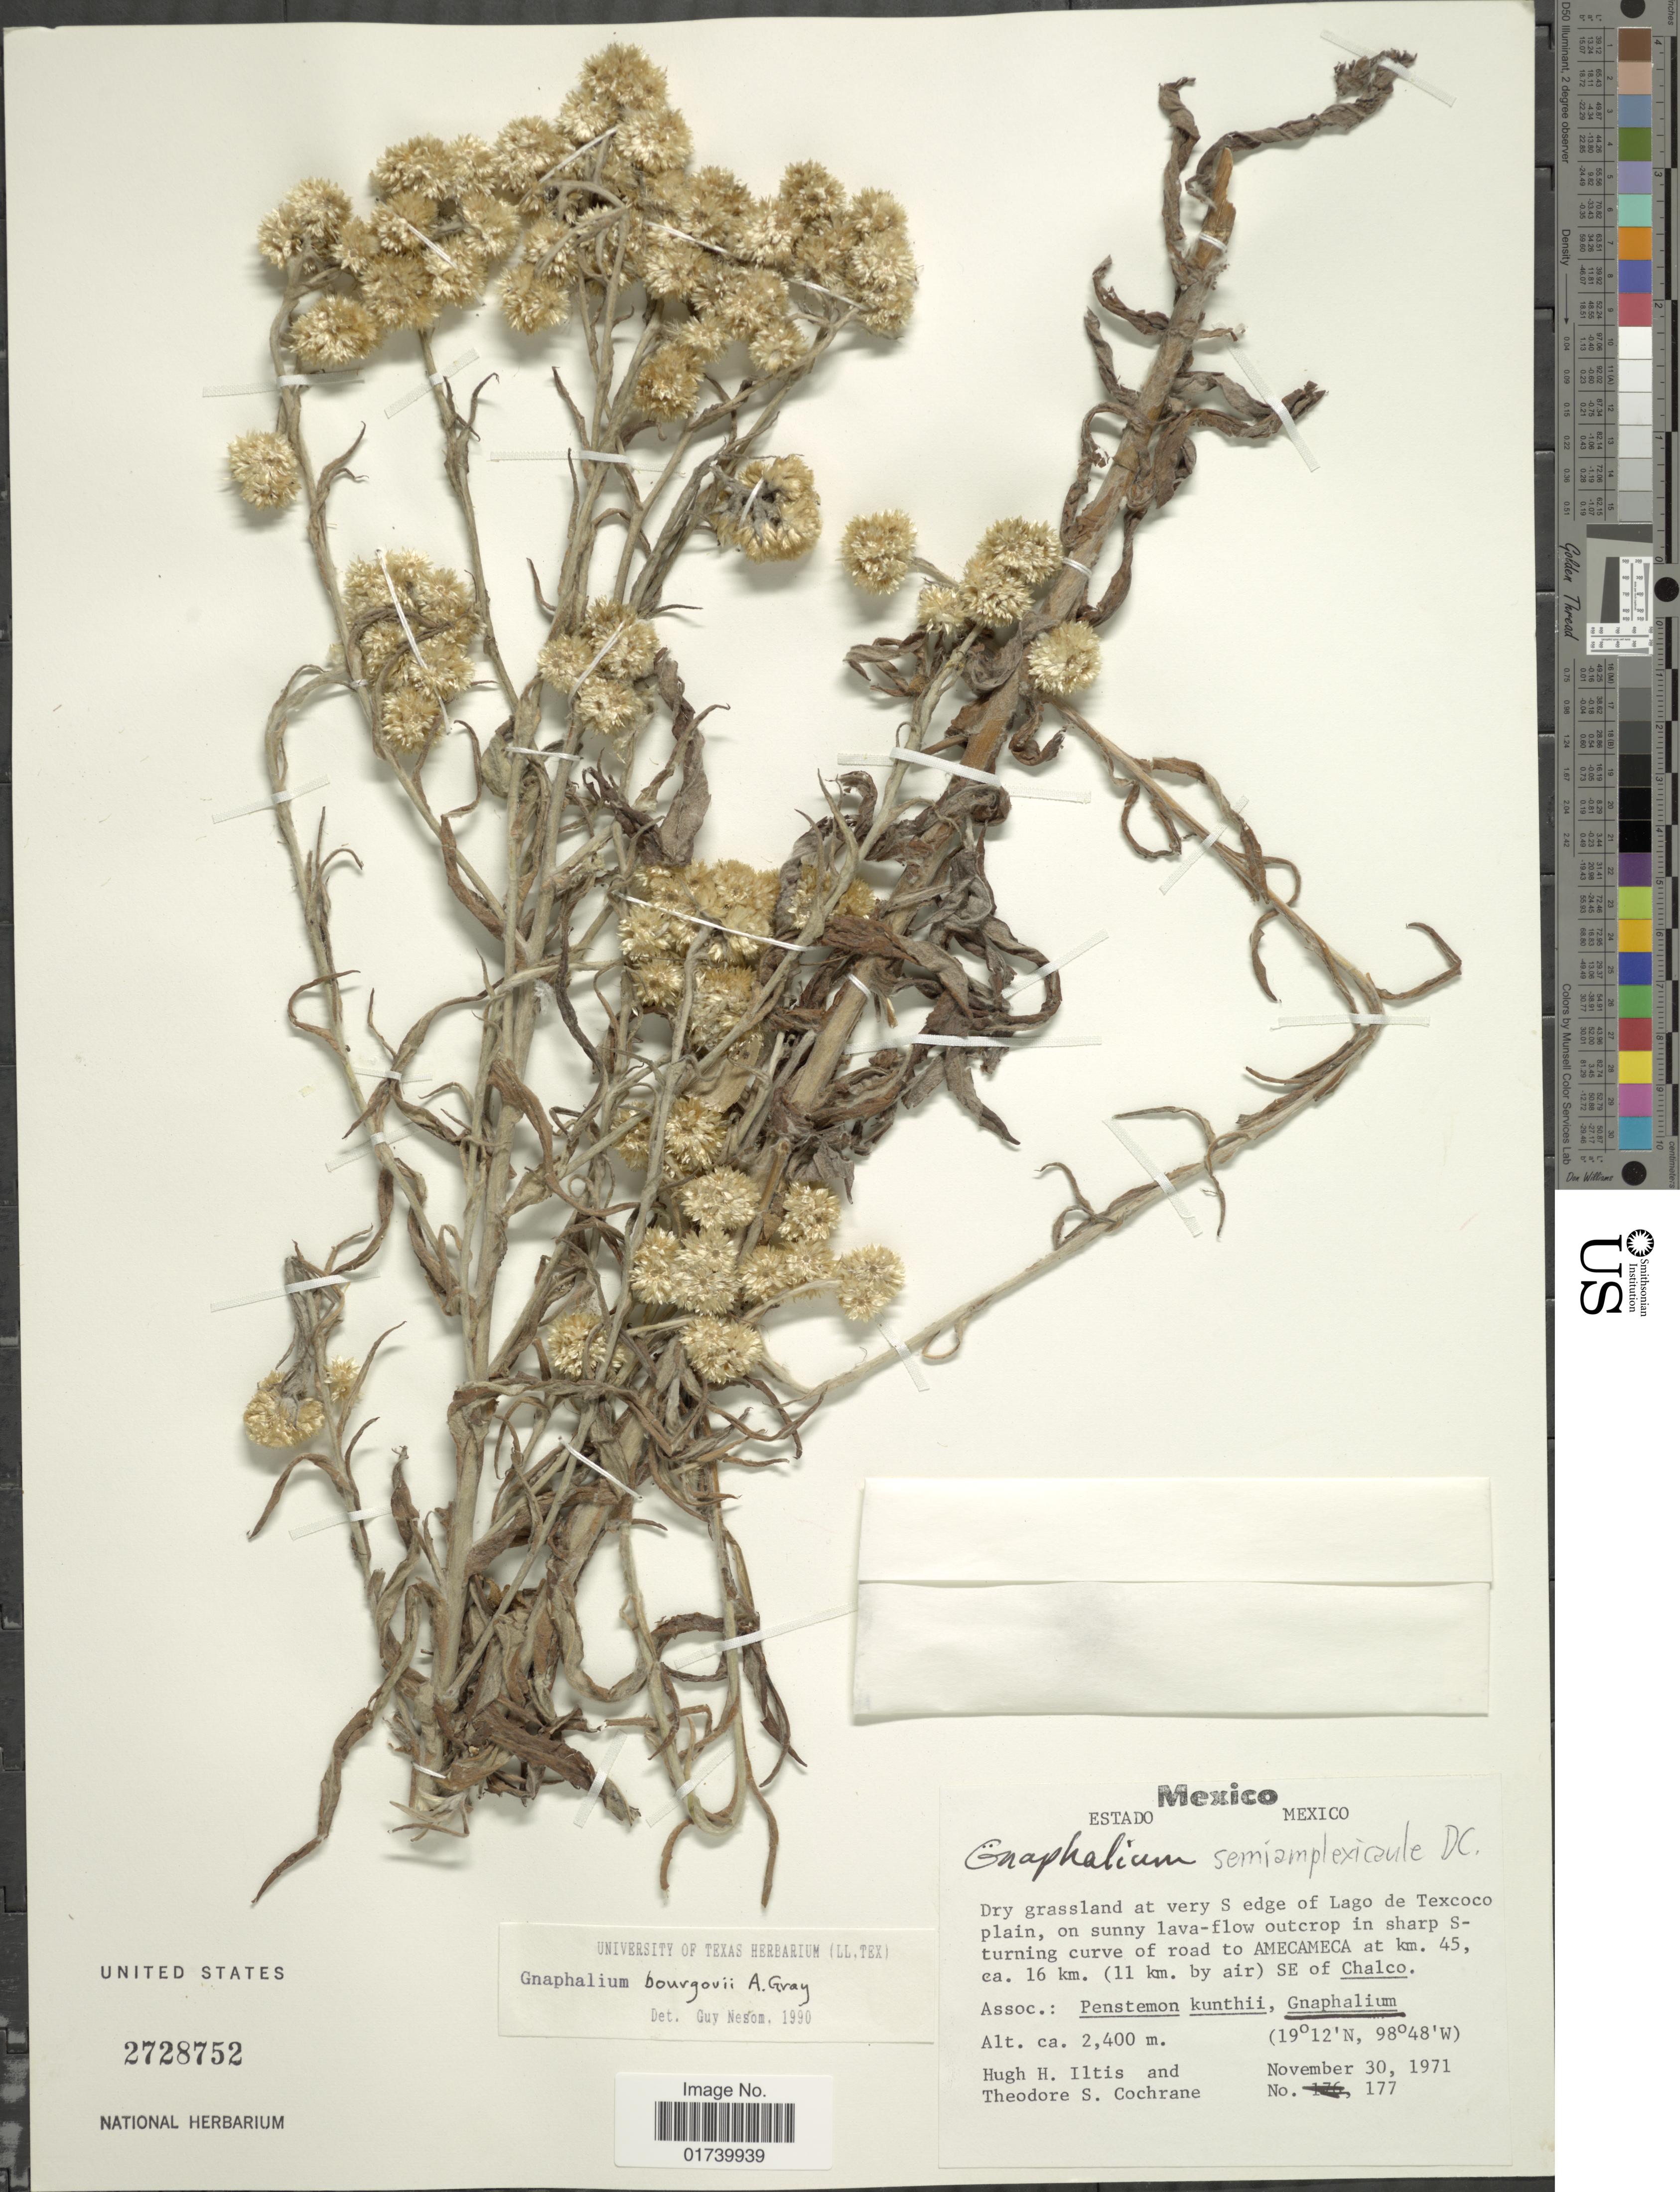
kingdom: Plantae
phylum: Tracheophyta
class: Magnoliopsida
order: Asterales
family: Asteraceae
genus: Pseudognaphalium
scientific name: Pseudognaphalium bourgovii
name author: (A. Gray) Anderb.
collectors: H. H. Iltis & T. S. Cochrane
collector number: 177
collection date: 1971-11-30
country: Mexico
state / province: México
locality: Dry grassland at very S edge of Lago de Texcoco plain, on sunny lava- flow outcrop in sharp S - turning curve of road to Amecameca at km 45. ca 16 km ( 11 km by air ) SE of Chalco.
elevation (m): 2400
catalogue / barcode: US 2728752